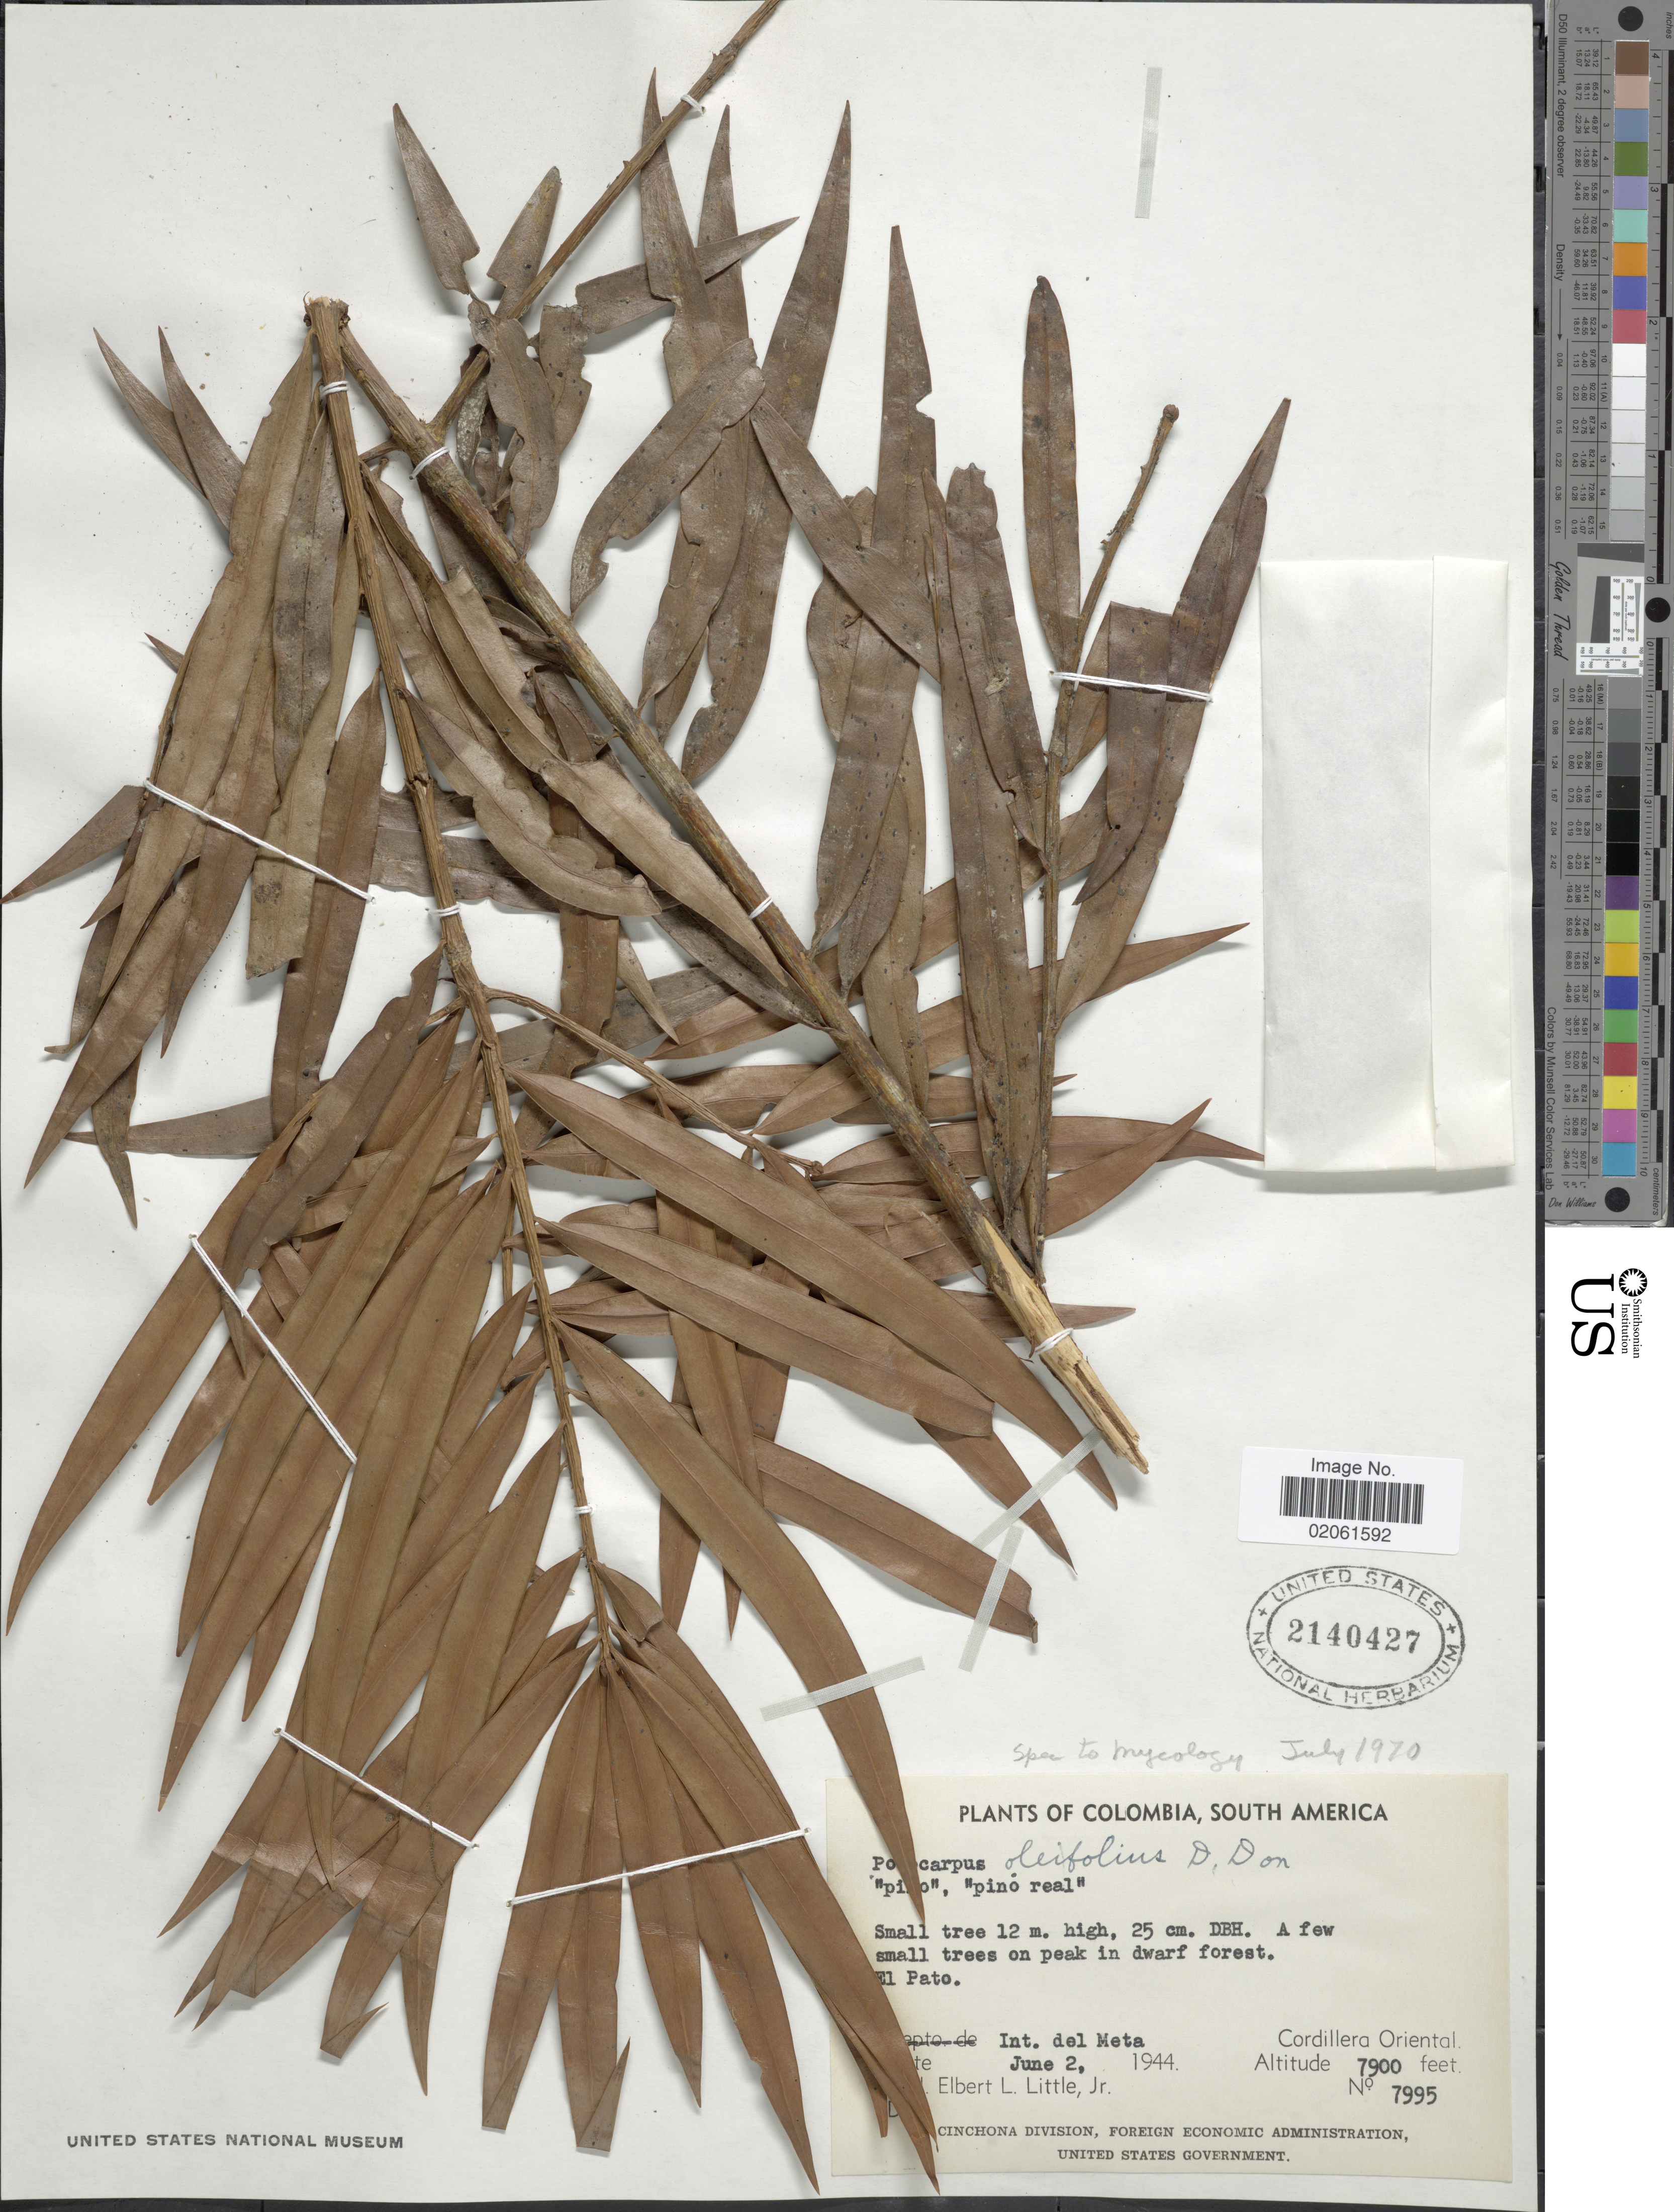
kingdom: Plantae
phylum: Tracheophyta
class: Pinopsida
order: Pinales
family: Podocarpaceae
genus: Podocarpus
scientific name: Podocarpus oleifolius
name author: D. Don ex Lamb.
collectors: E. L. Little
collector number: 7995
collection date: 1944-06-02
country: Colombia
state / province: Meta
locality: Int. del Meta. Cordillera Oriental. El Pato.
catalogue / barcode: US 2140427